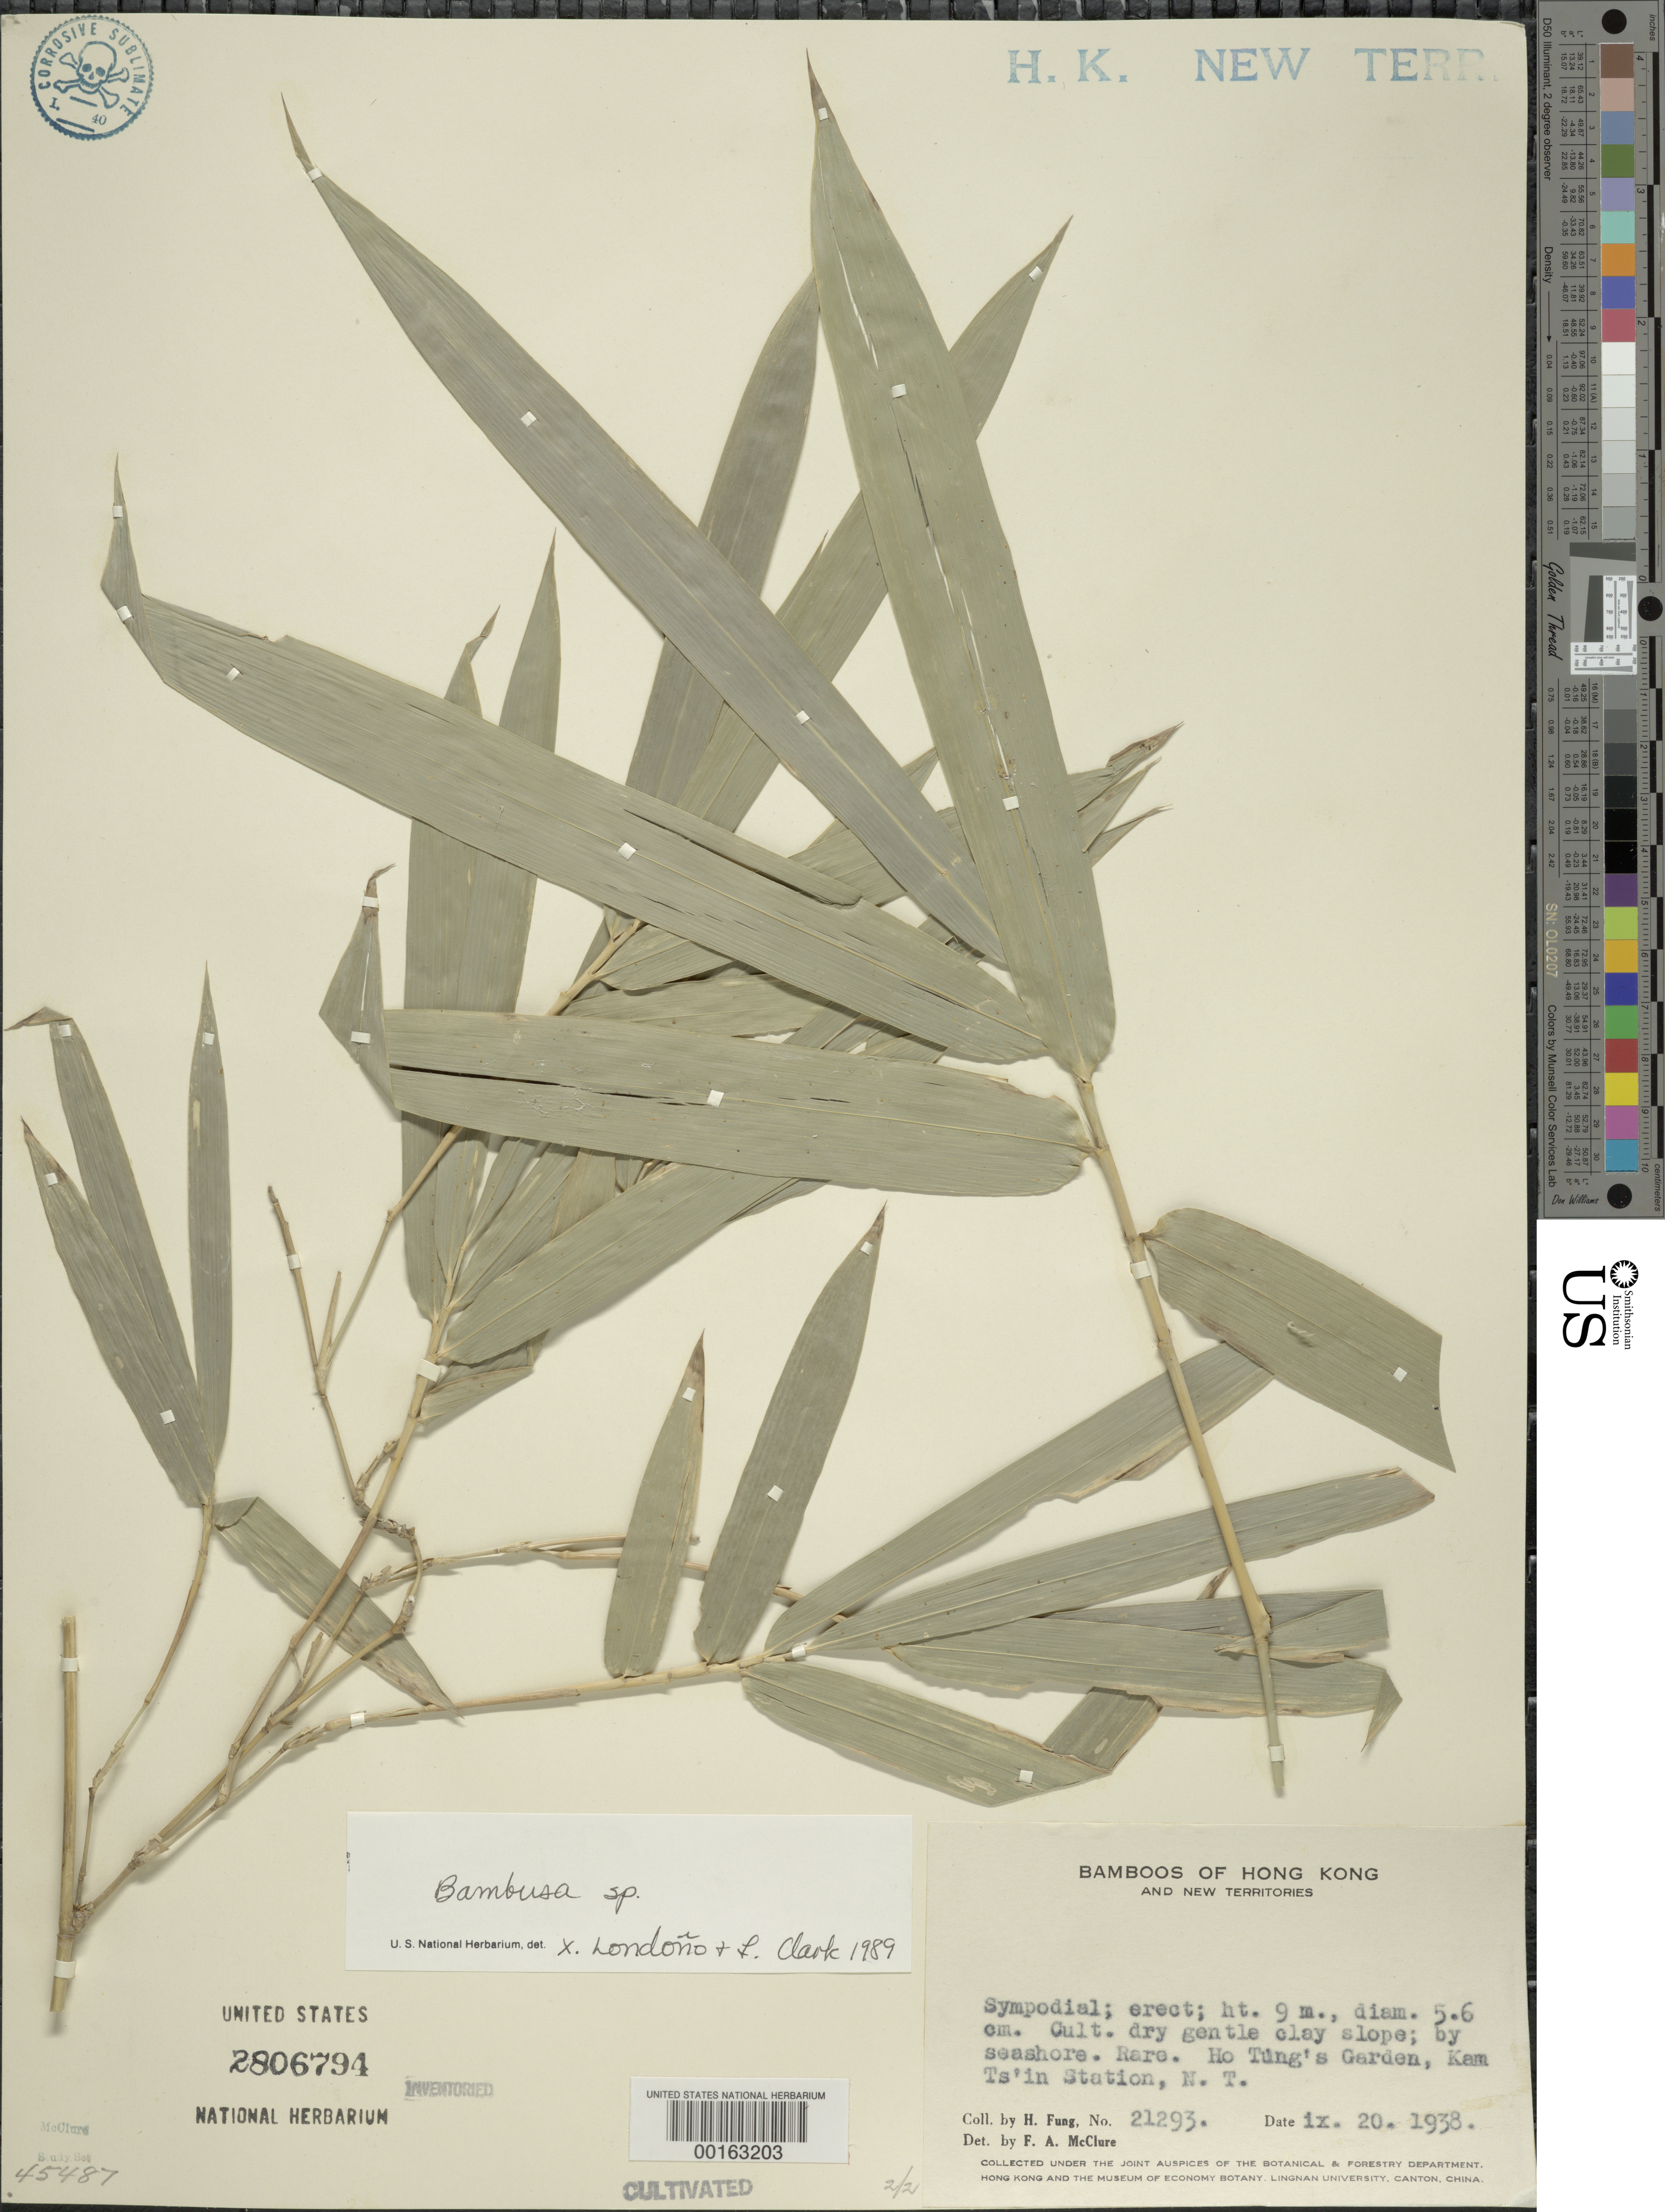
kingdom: Plantae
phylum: Tracheophyta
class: Liliopsida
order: Poales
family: Poaceae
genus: Bambusa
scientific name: Bambusa sp.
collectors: H. L. Fung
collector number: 21293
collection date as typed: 20 Sep 1938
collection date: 1938-09-20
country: China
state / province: Hong Kong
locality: Kam ts'in station, ho tung's garden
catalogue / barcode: US 2806794